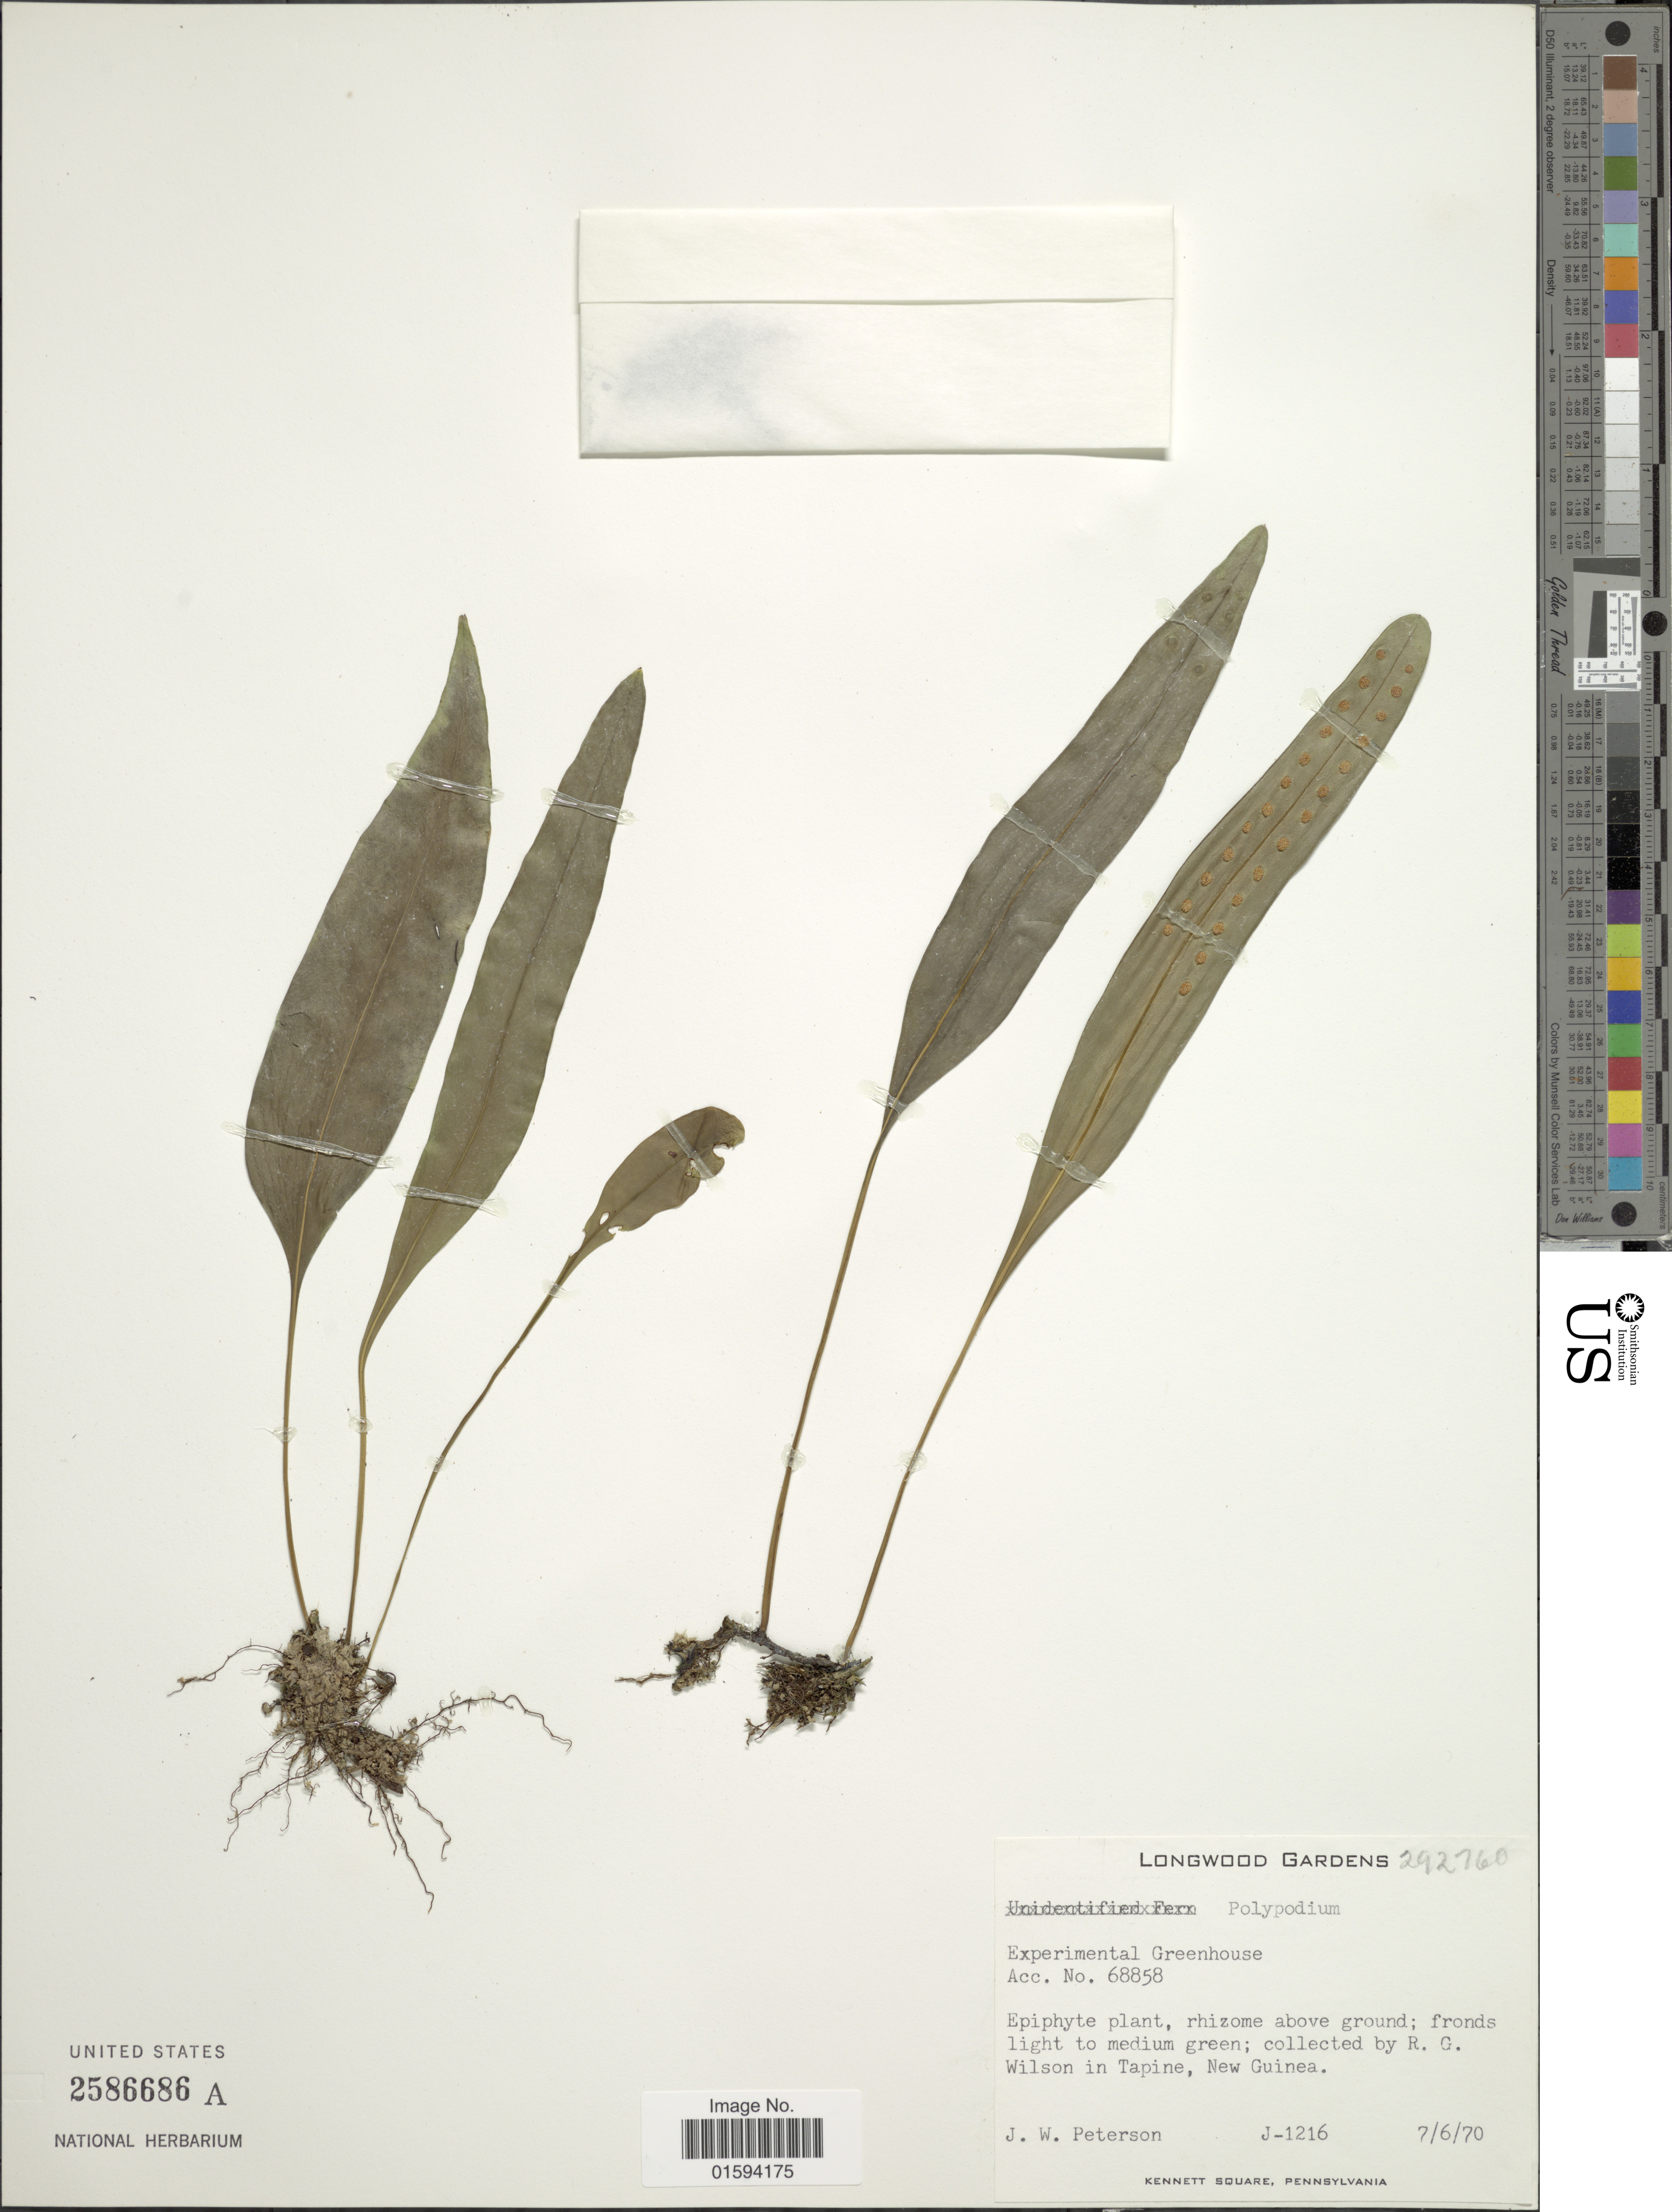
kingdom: Plantae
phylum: Tracheophyta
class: Polypodiopsida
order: Polypodiales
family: Polypodiaceae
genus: Polypodium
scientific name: Polypodium sp.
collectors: R. G. Wilson & J.W. Peterson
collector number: J-1216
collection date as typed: Transcribed d/m/y: 6/7/70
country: Papua New Guinea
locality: Tapine, New Guinea, Longwood Gardens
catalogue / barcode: US 2586686A